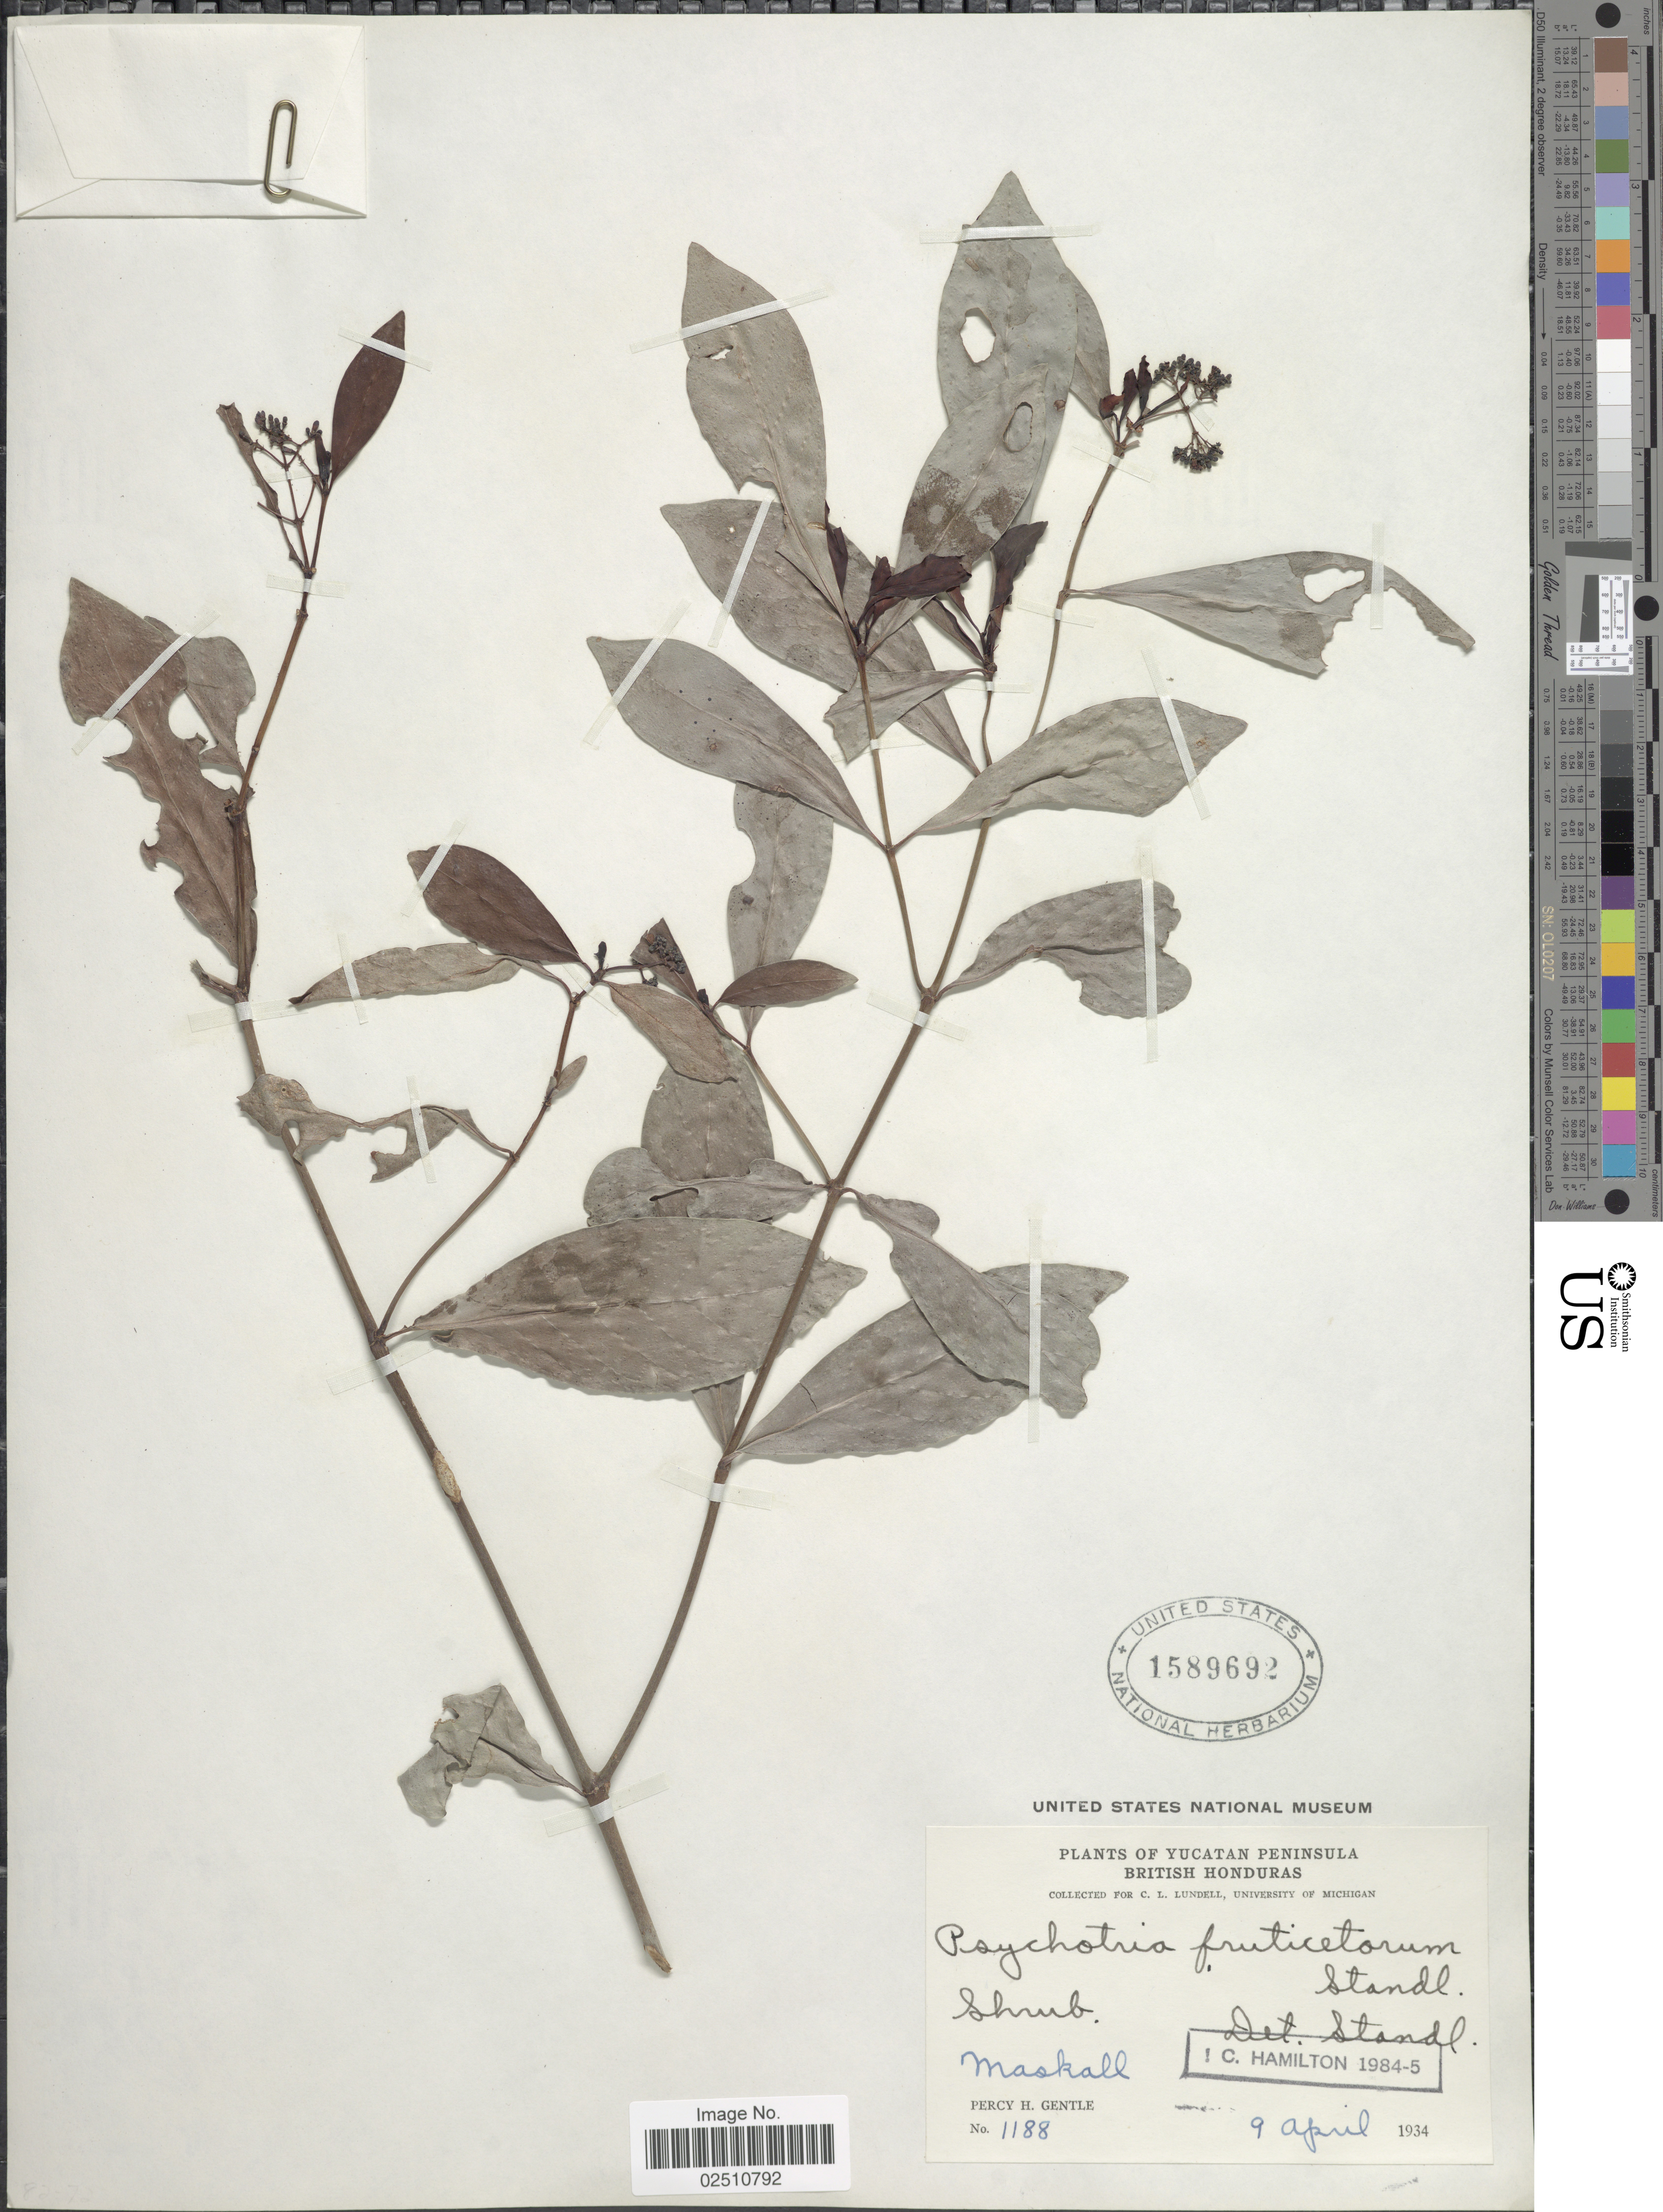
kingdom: Plantae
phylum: Tracheophyta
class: Magnoliopsida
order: Gentianales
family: Rubiaceae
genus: Psychotria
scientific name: Psychotria fruticetorum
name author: Standl.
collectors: P. H. Gentle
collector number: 1188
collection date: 1934-04-09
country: Belize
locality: Yucatan Peninsula, British Honduras, Maskall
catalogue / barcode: US 1589692